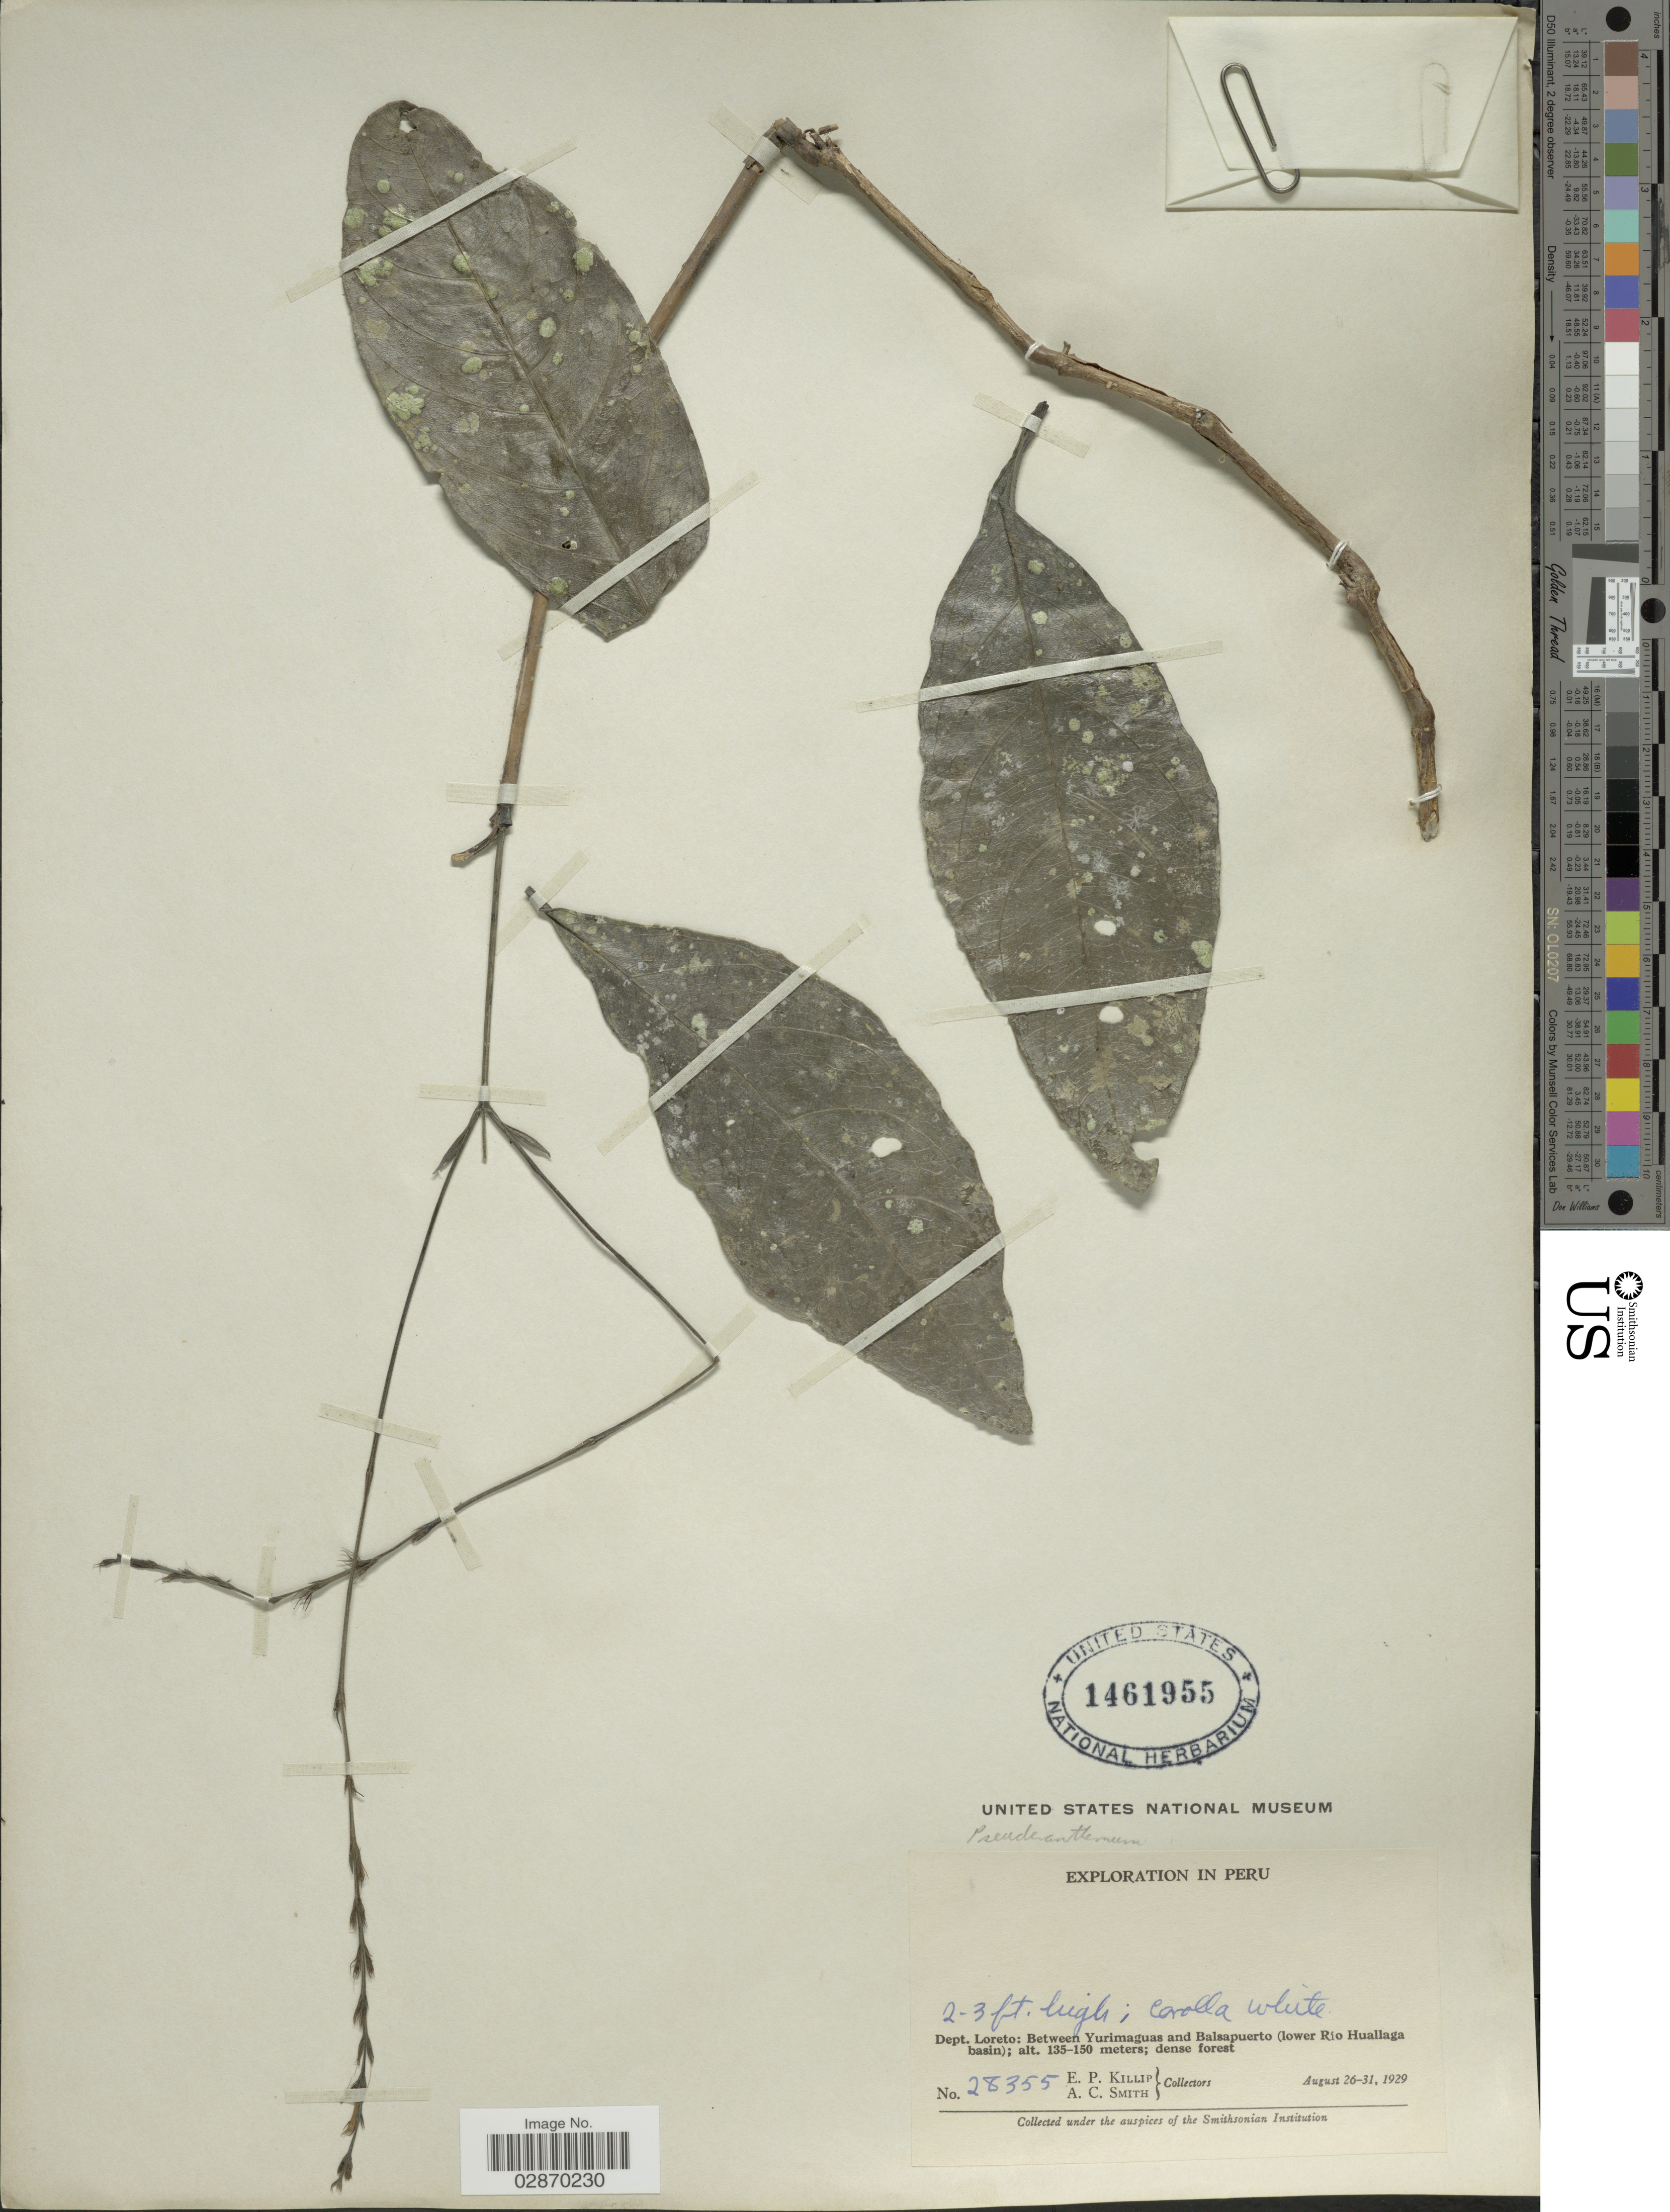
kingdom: Plantae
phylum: Tracheophyta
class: Magnoliopsida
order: Lamiales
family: Acanthaceae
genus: Pseuderanthemum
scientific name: Pseuderanthemum sp.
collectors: E. P. Killip & A. C. Smith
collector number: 28355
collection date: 1929-08-26/1929-08-31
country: Peru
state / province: Loreto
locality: Dept. Loreto: Between Yurimaguas and Balsapuerto (lower Rio Huallaga basin).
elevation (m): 135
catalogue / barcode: US 1491955